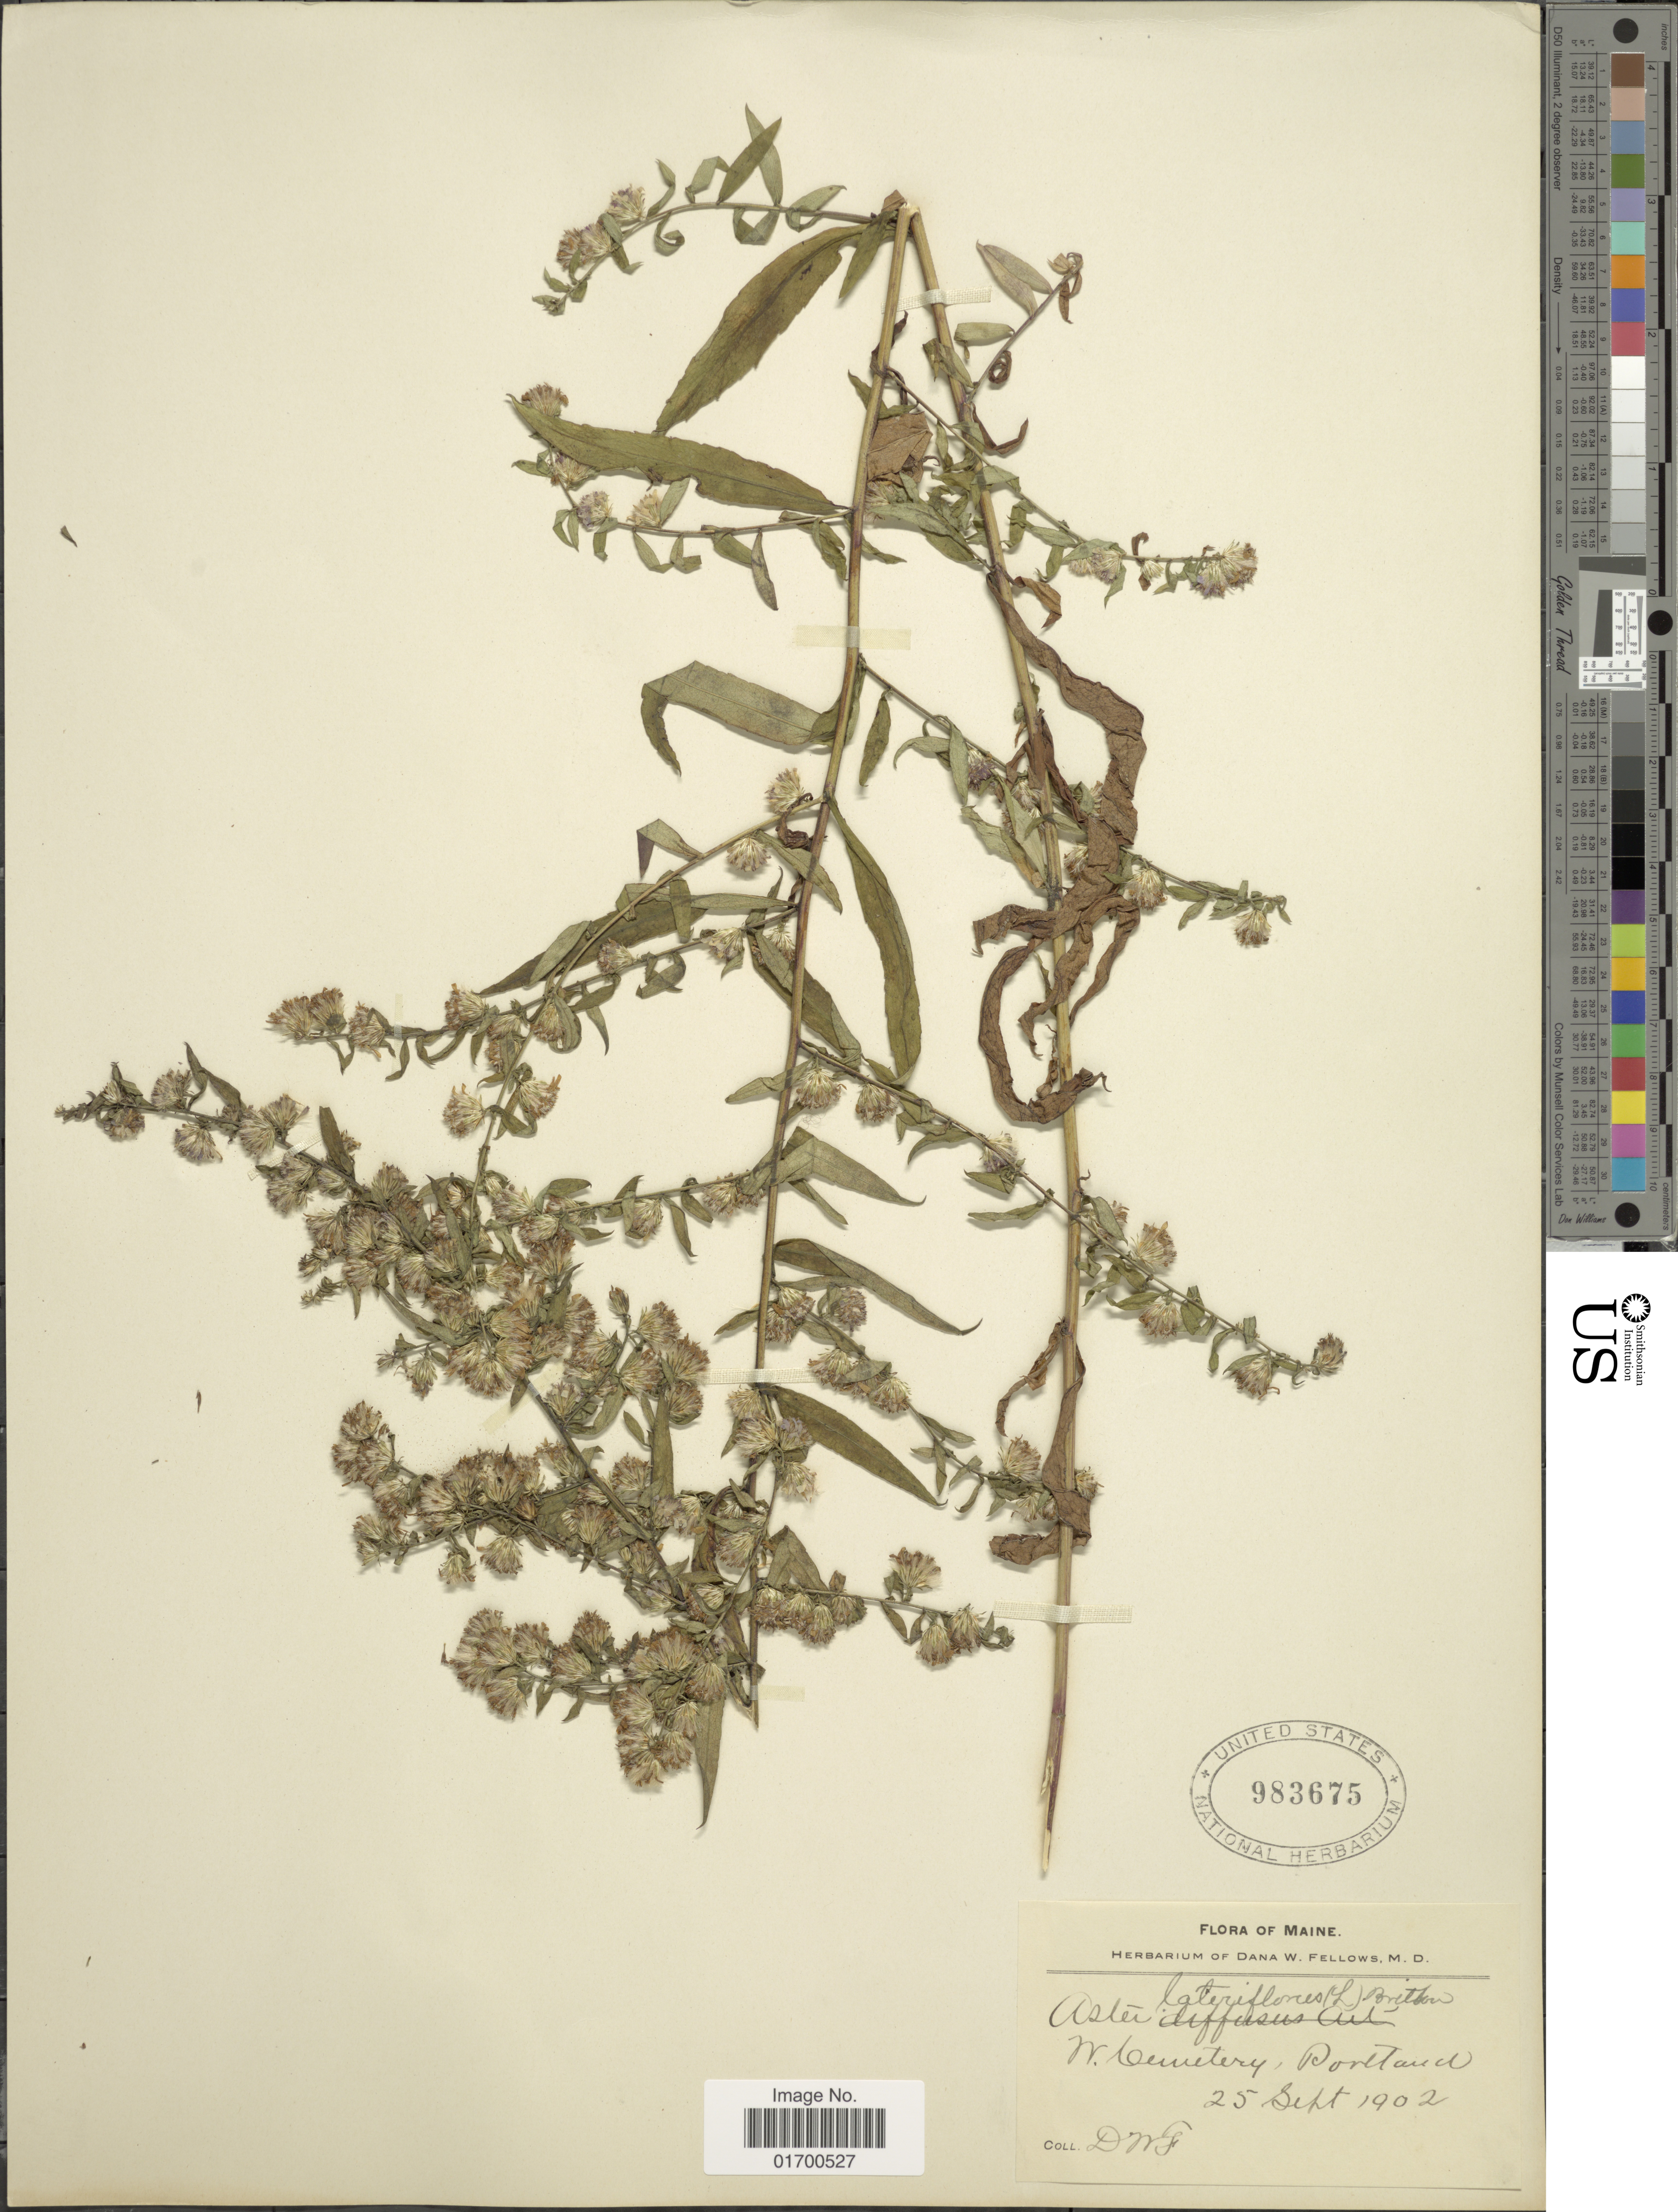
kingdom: Plantae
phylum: Tracheophyta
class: Magnoliopsida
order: Asterales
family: Asteraceae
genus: Symphyotrichum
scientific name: Symphyotrichum lateriflorum var. hirsuticaule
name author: (DC.) G.L. Nesom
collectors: D. W. Fellows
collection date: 1902-09-25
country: United States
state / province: Maine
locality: W. Cemetery, Portland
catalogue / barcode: US 983675